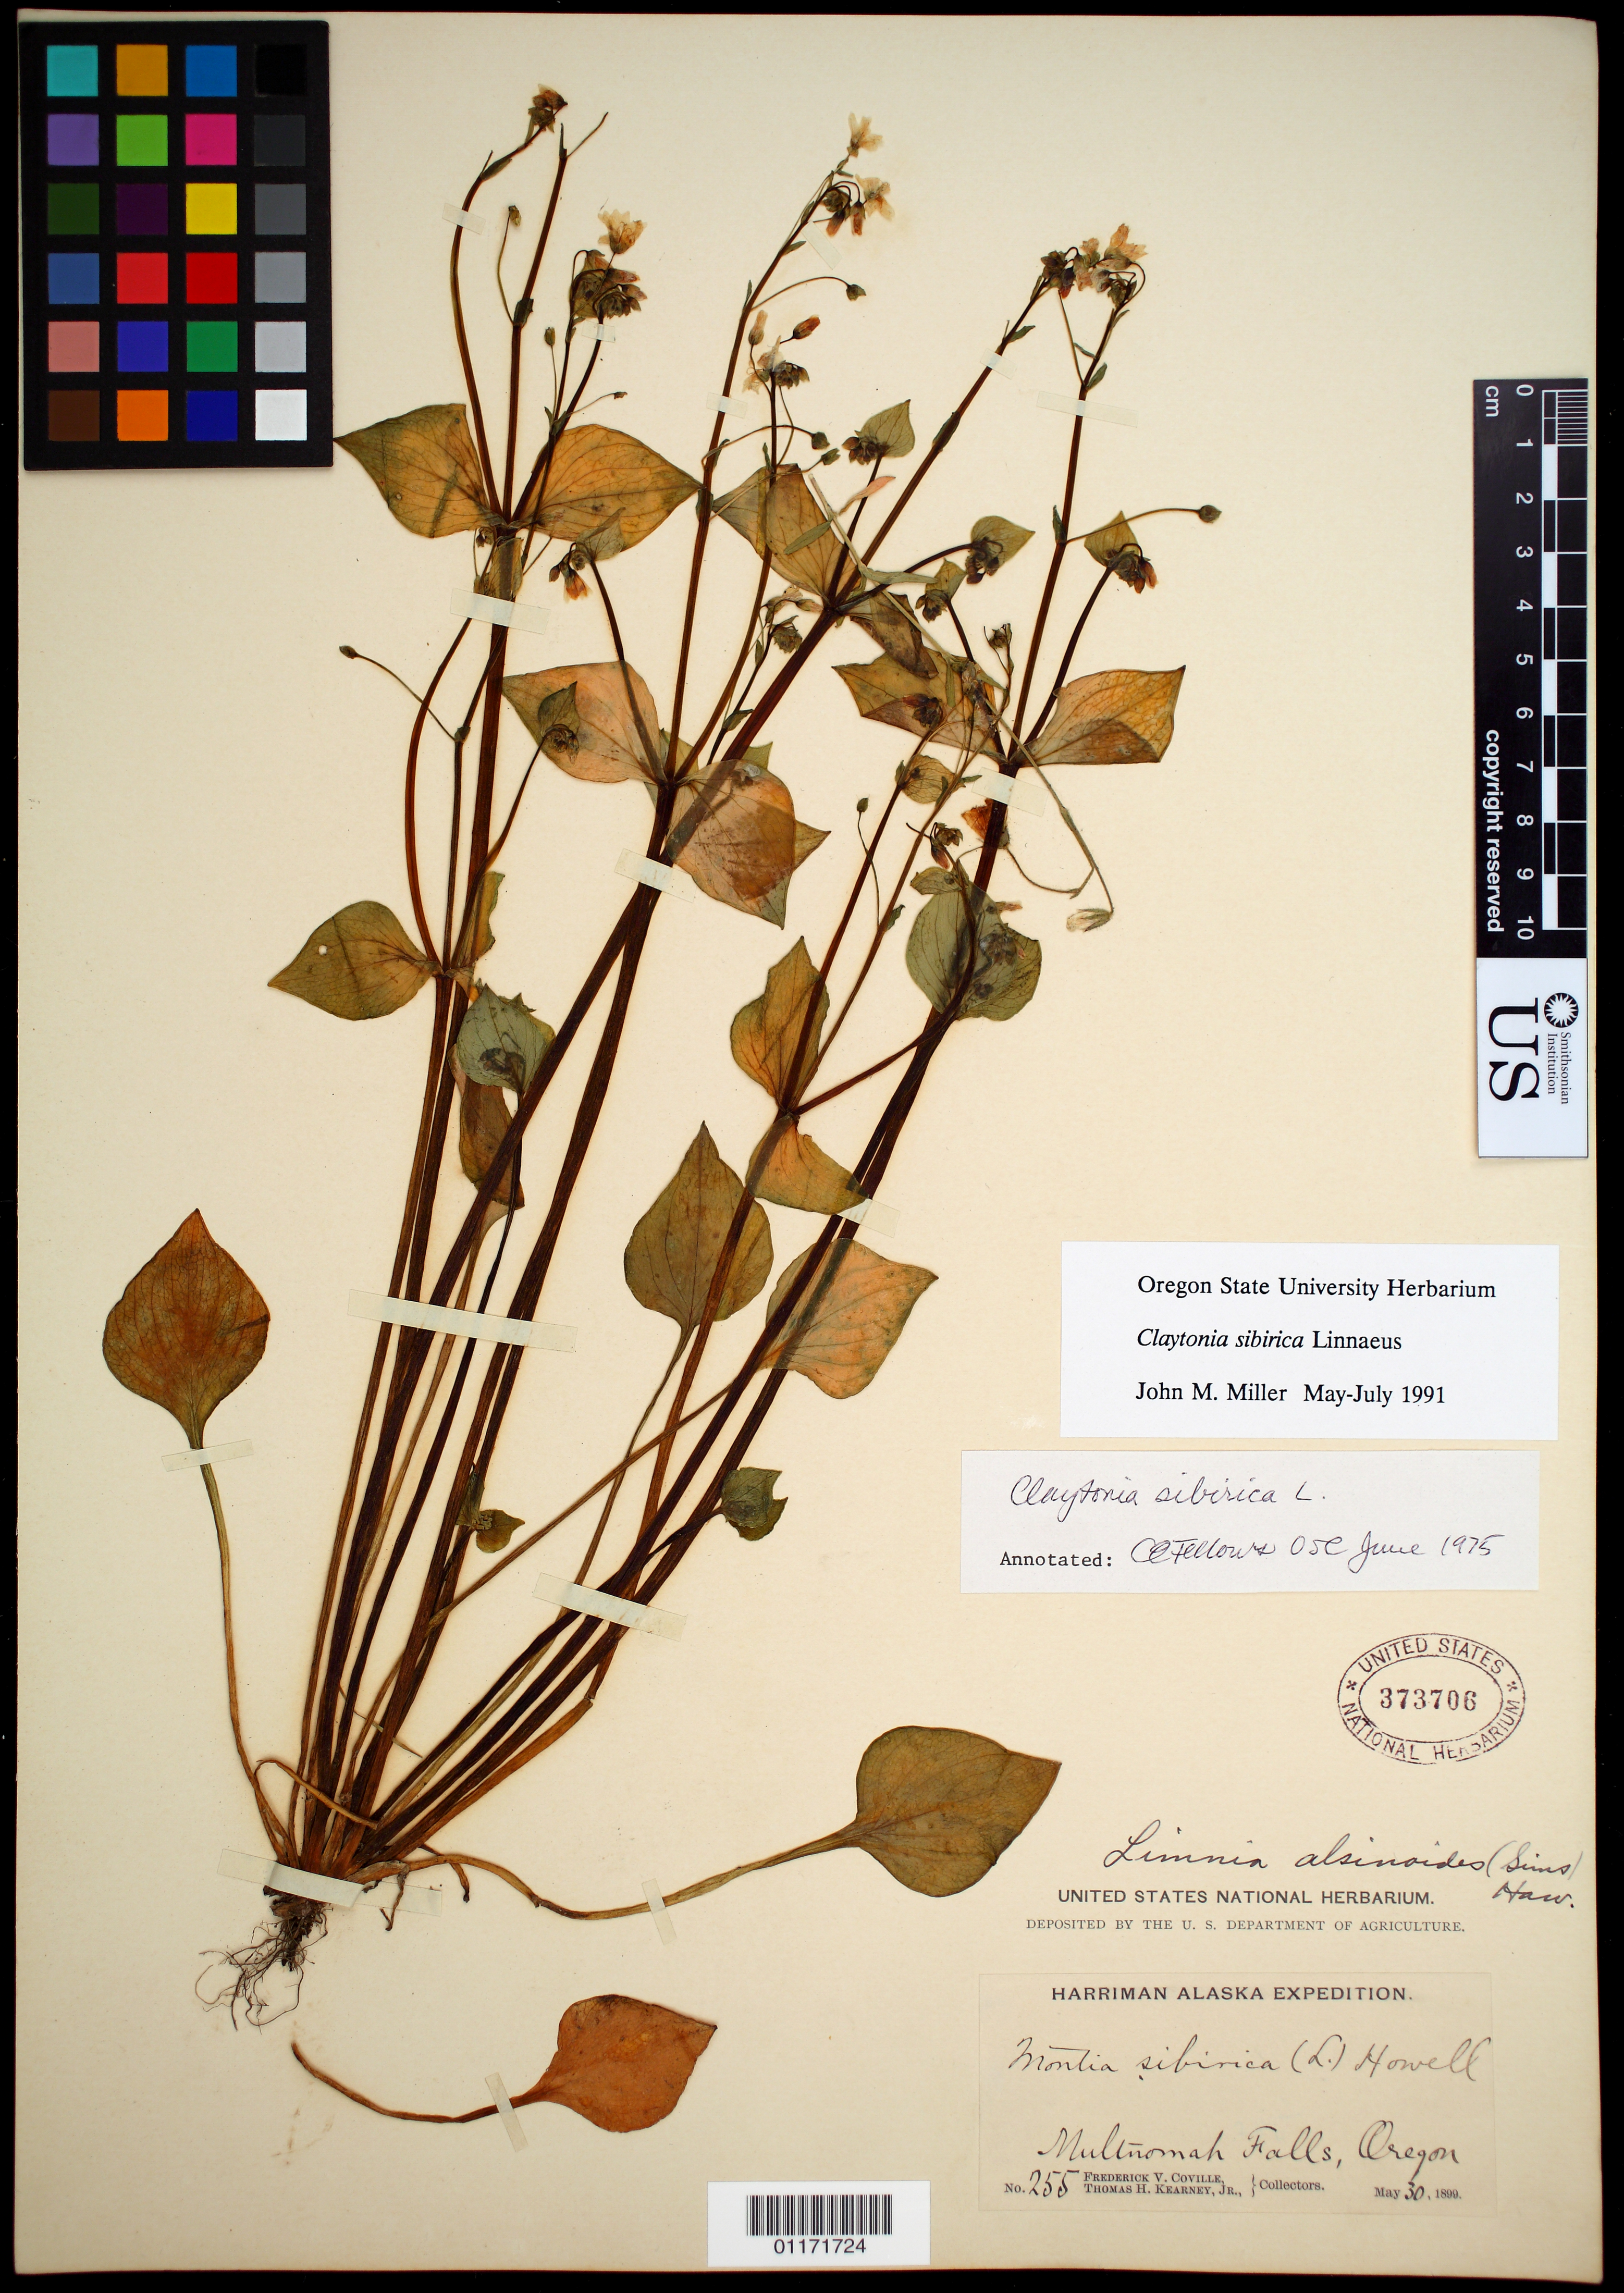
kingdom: Plantae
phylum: Tracheophyta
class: Magnoliopsida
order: Caryophyllales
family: Montiaceae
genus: Claytonia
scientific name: Claytonia sibirica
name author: L.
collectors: F. V. Coville & T. H. Kearney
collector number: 255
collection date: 1899-05-30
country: United States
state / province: Oregon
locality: Multonamah Falls.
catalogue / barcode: US 373706